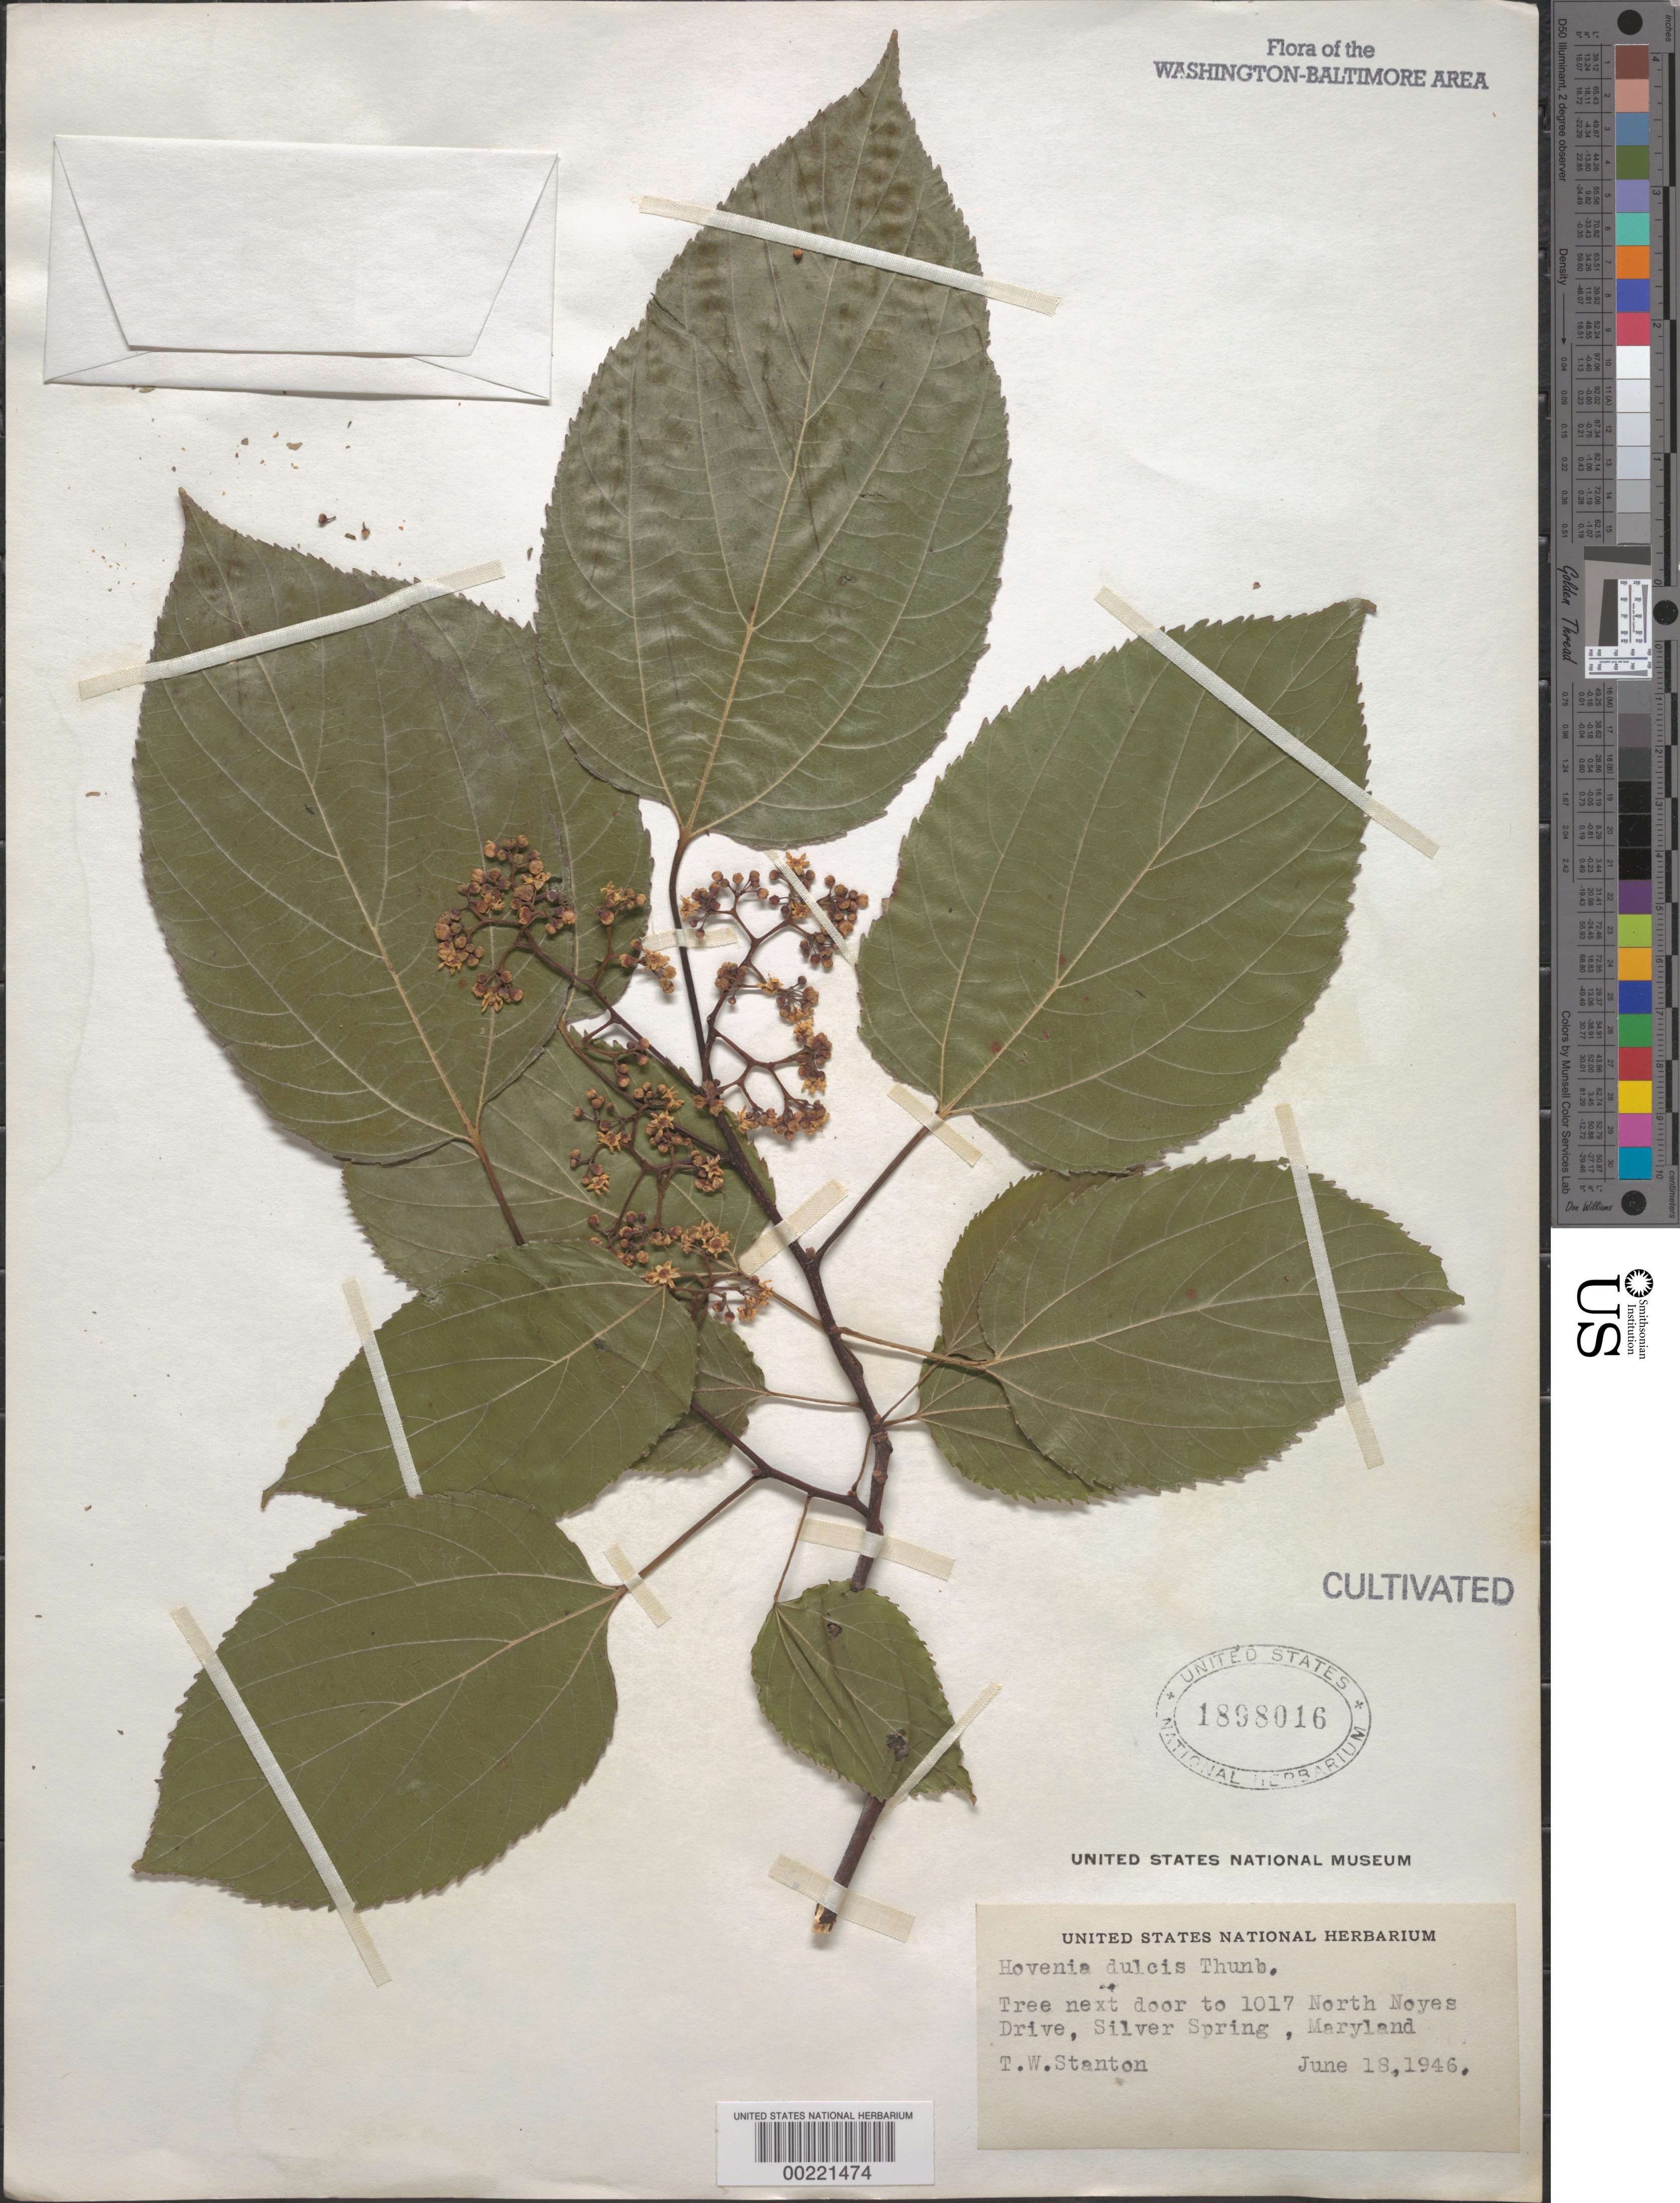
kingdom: Plantae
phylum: Tracheophyta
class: Magnoliopsida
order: Rosales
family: Rhamnaceae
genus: Hovenia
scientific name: Hovenia dulcis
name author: Thunb.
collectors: T. Stanton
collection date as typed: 18 Jun 1946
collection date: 1946-06-18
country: United States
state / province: Maryland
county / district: Montgomery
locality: Silver Spring, next door to 1017 N Noyes Drive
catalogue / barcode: US 1898016